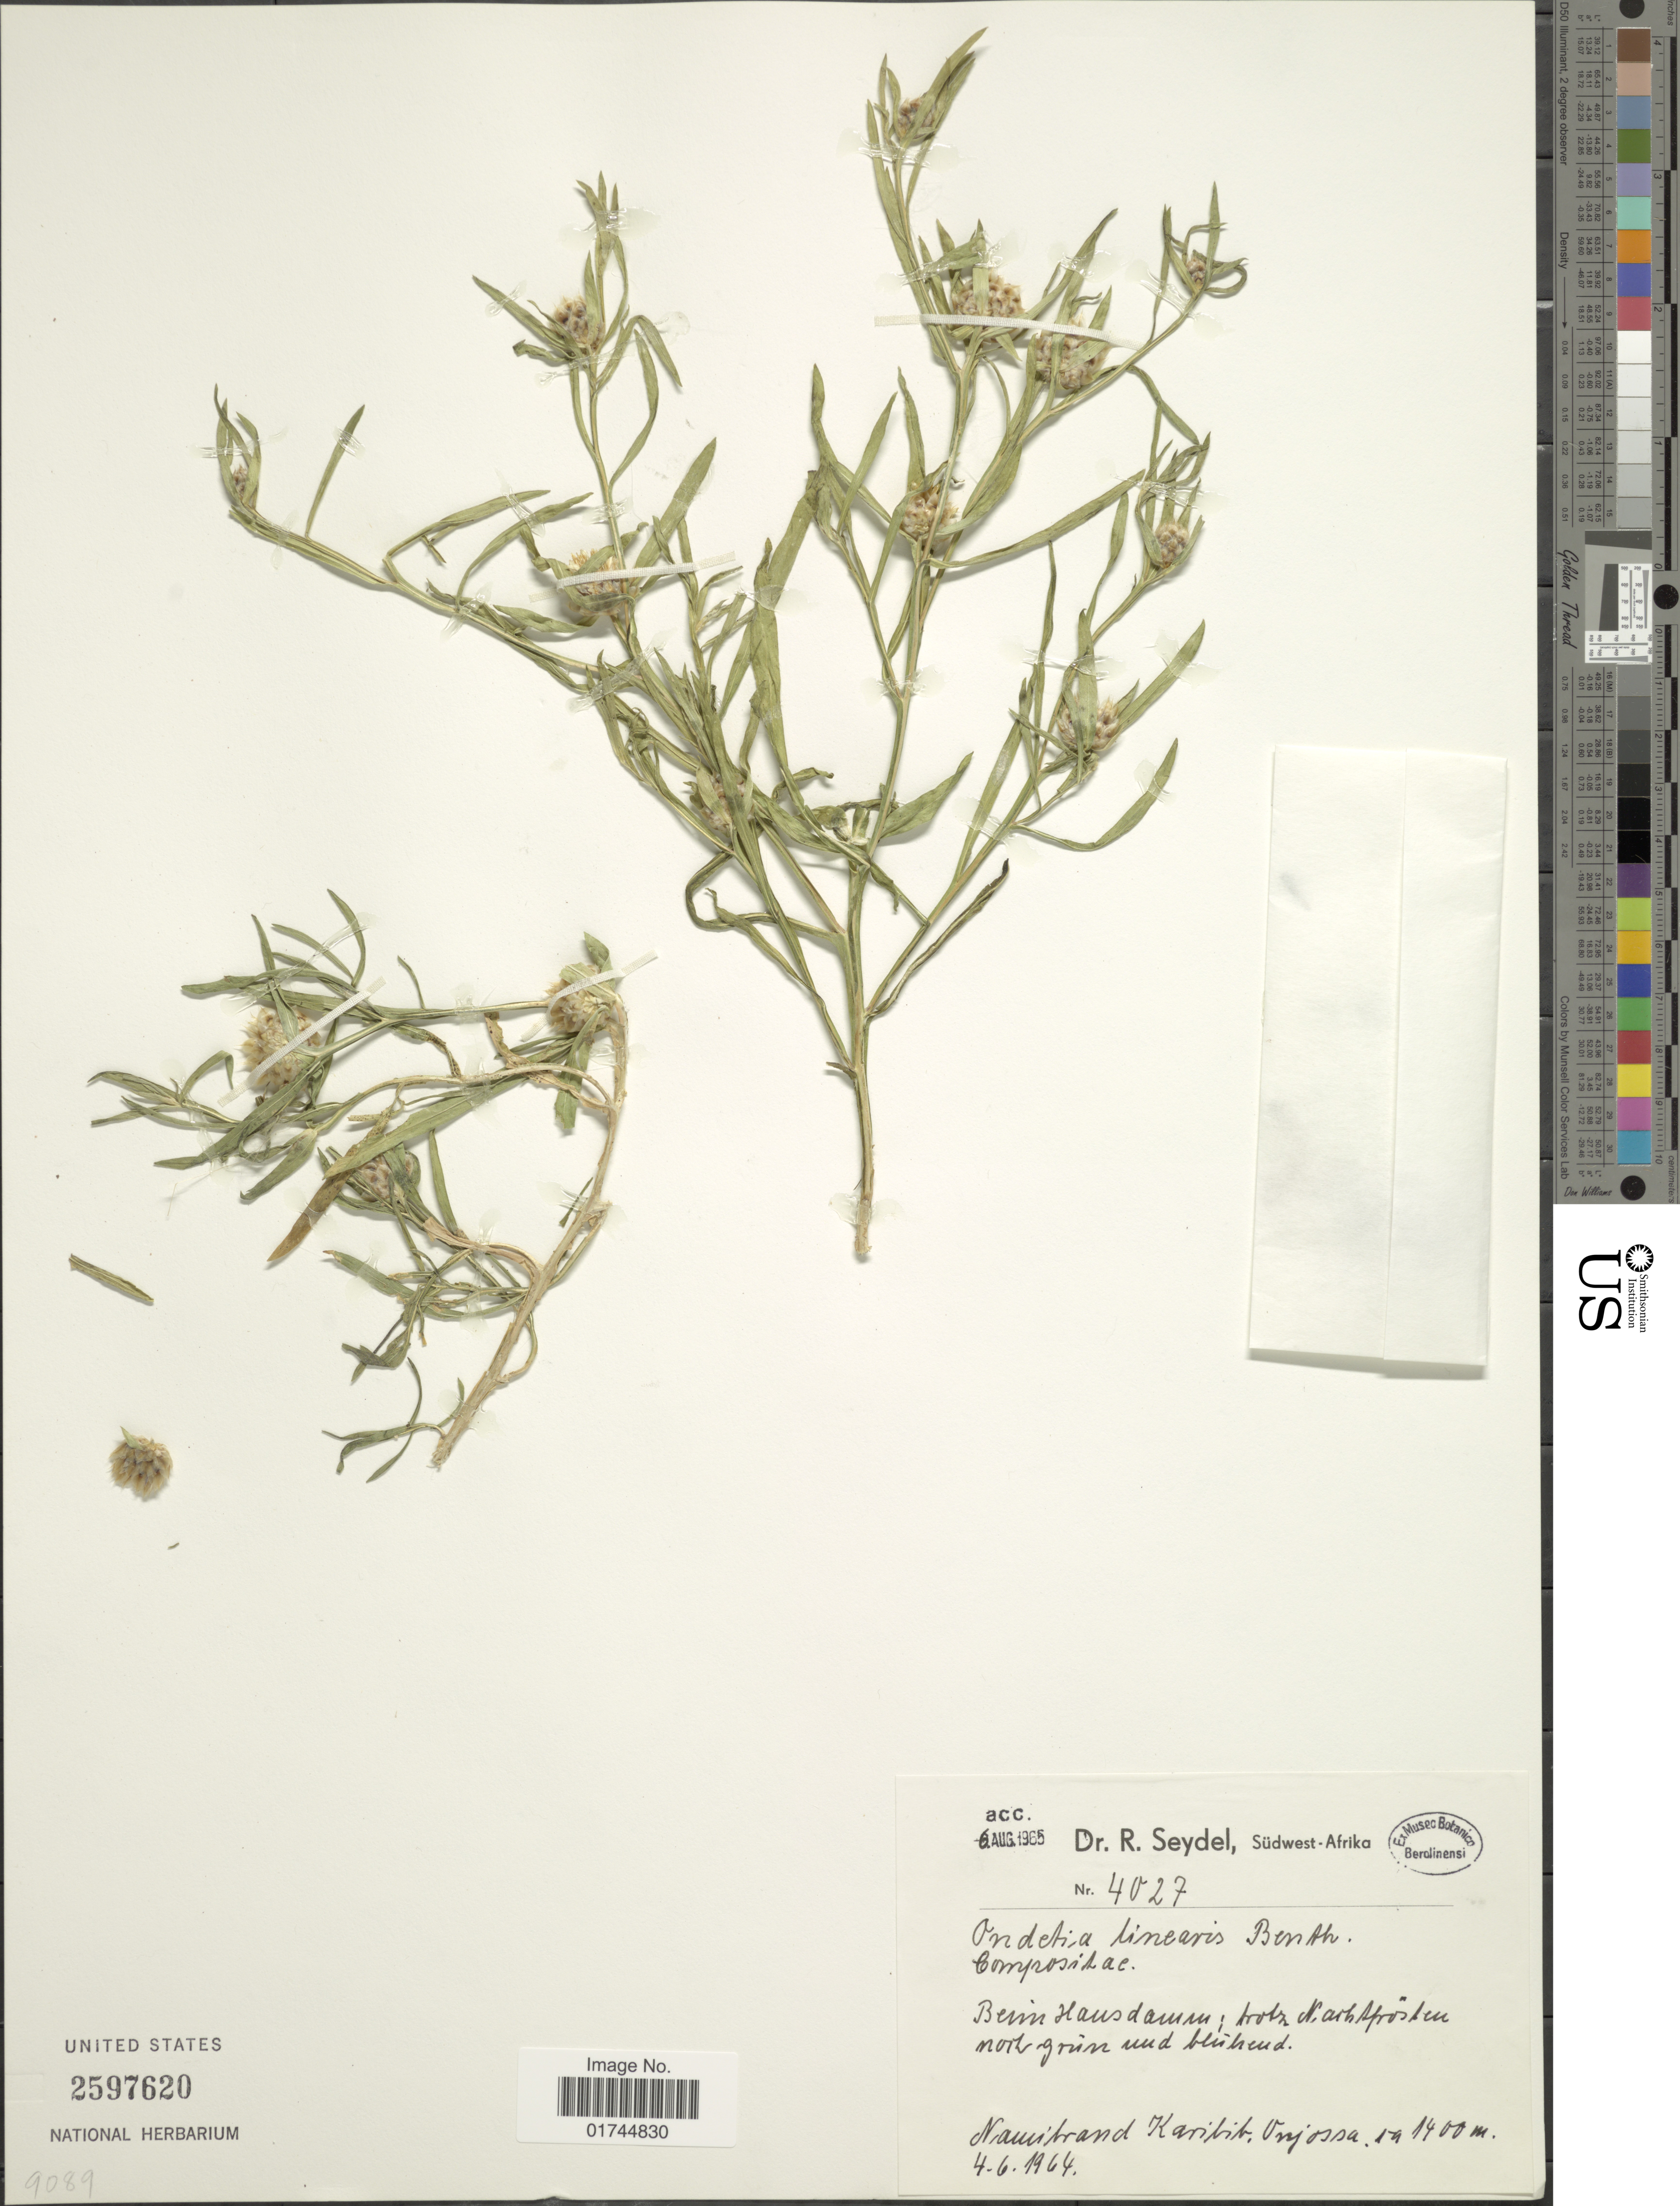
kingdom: Plantae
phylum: Tracheophyta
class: Magnoliopsida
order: Asterales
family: Asteraceae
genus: Ondetia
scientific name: Ondetia linearis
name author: Benth.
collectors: R. Seydel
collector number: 4027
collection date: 1964-06-04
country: Namibia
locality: Sudwest-Afrika, Namibrand Karibib, Onjossa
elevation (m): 1400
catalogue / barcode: US 2597620